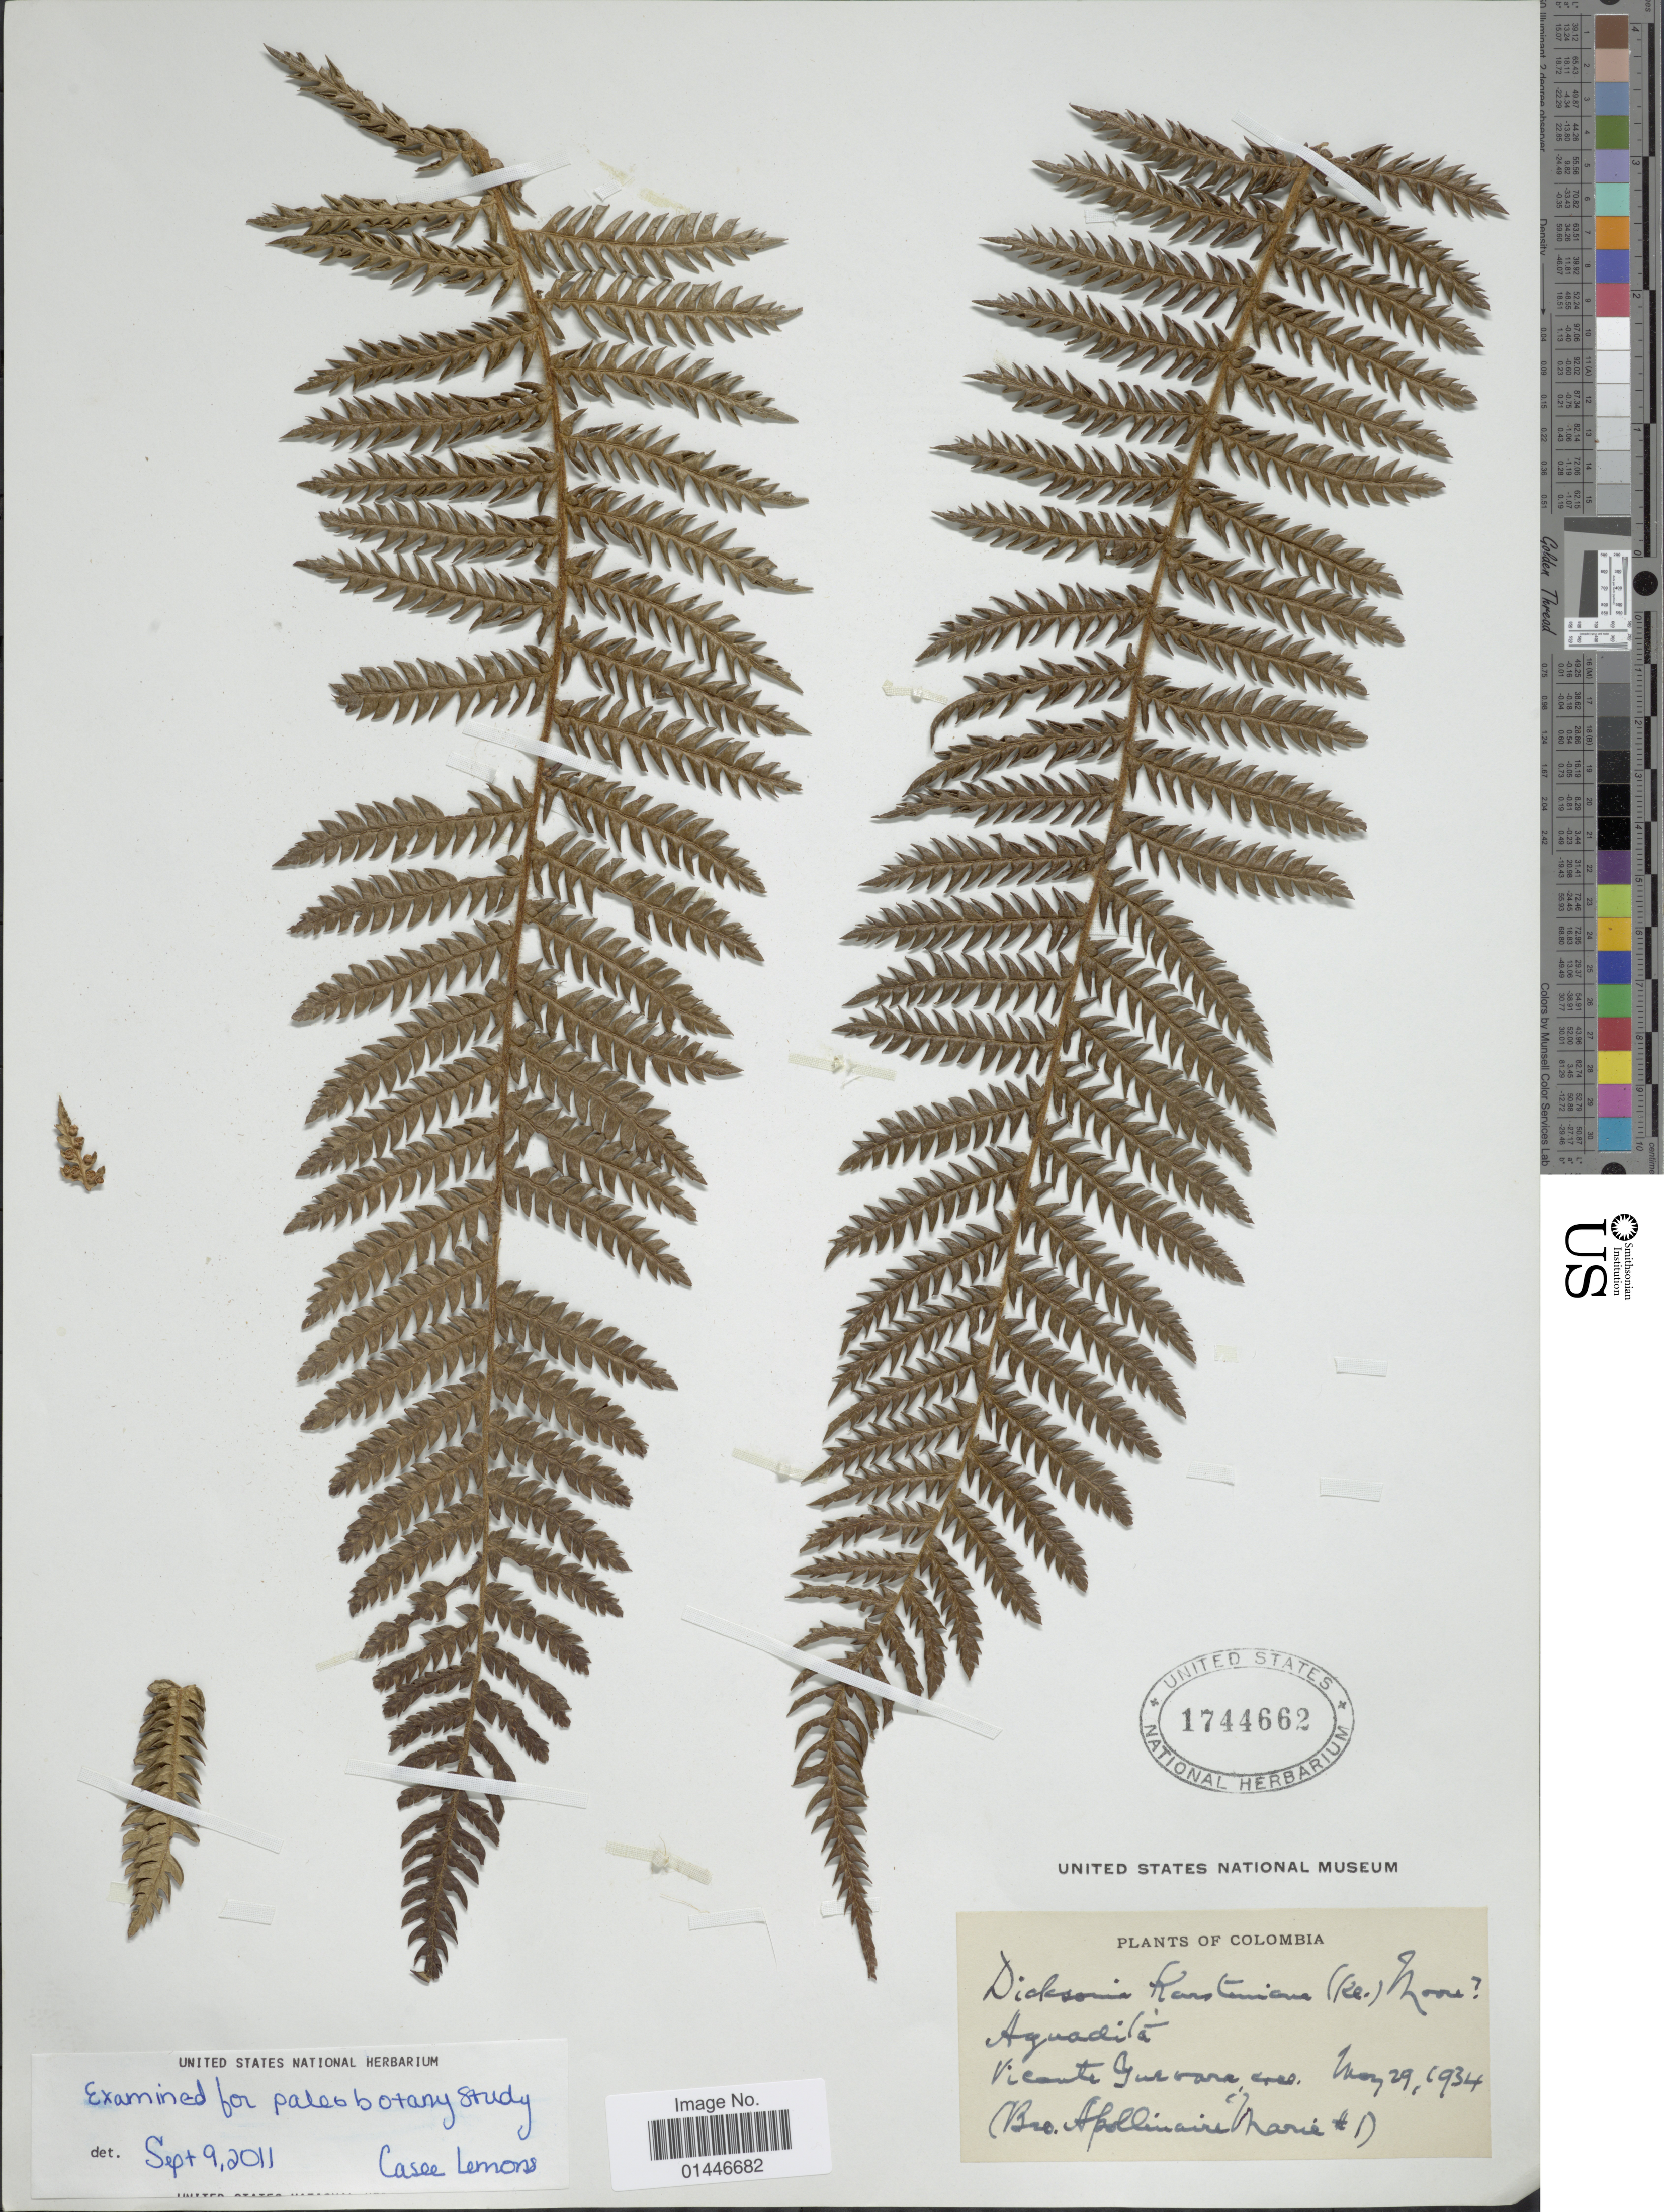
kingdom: Plantae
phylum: Tracheophyta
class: Polypodiopsida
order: Cyatheales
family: Dicksoniaceae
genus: Dicksonia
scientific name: Dicksonia karsteniana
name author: Klotzsch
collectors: Bro. Apollinaire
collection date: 1934-05-29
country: Colombia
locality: Vicante Guevare [interpreted]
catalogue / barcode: US 1744662